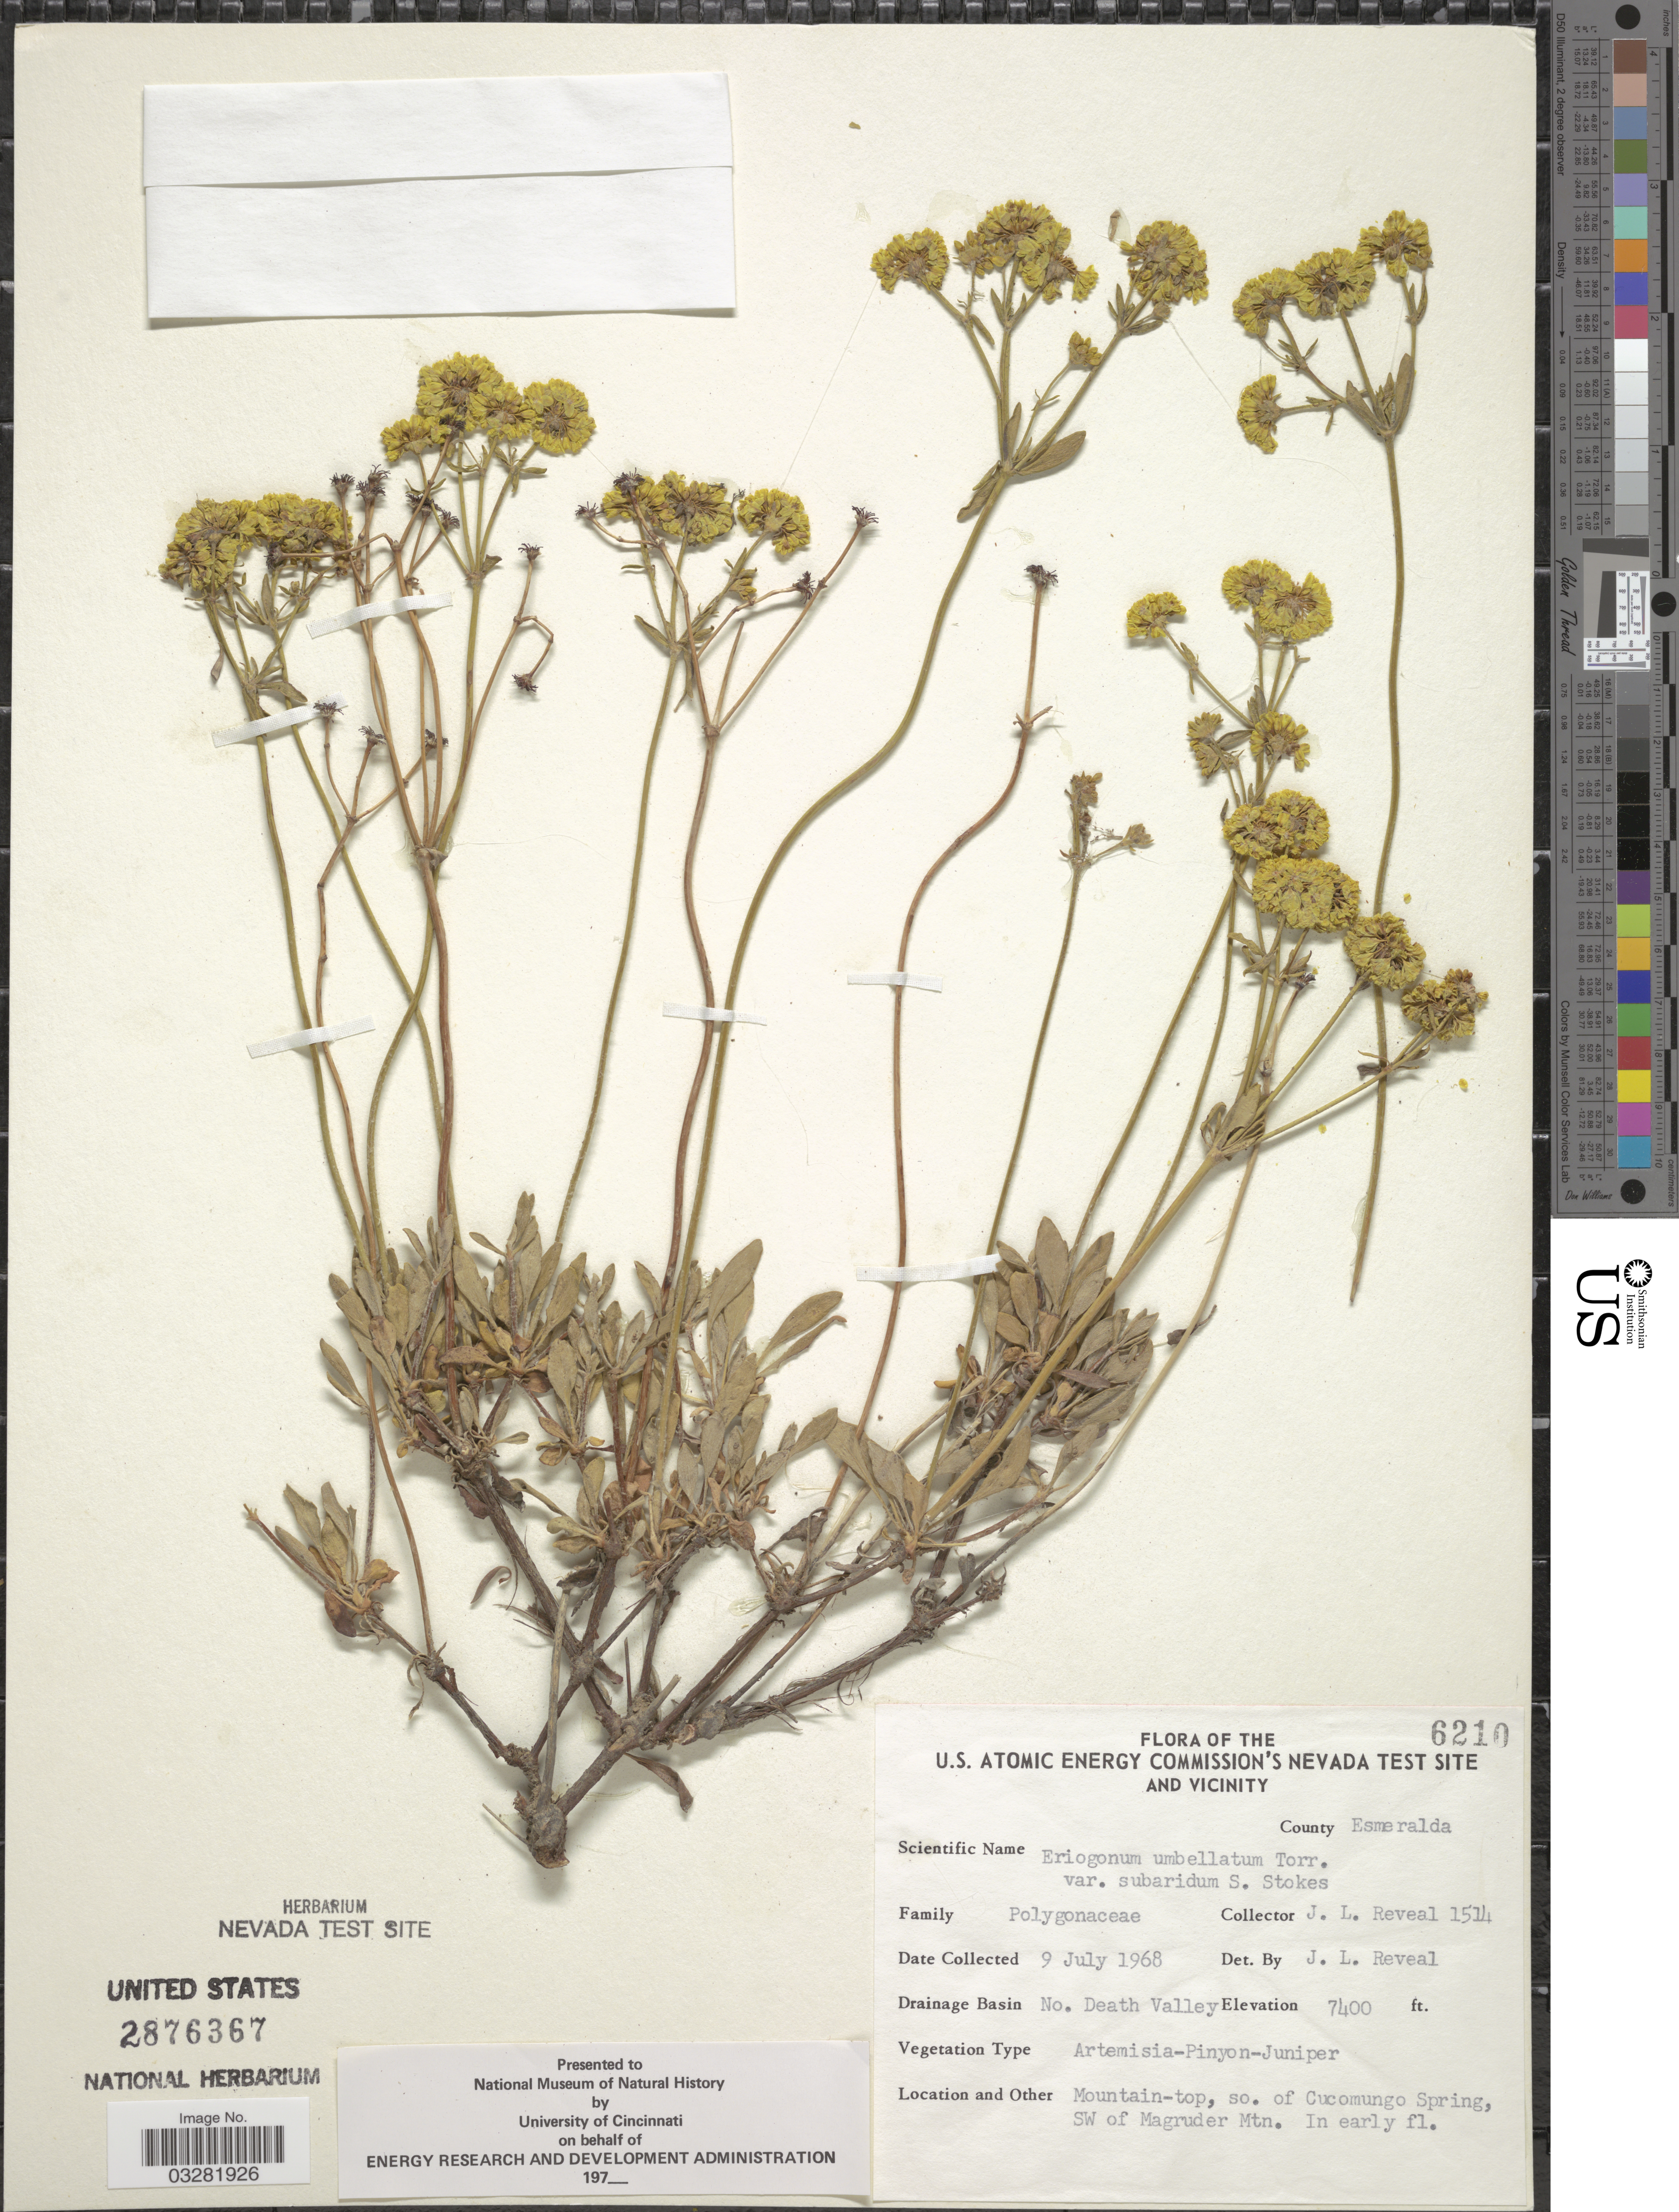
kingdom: Plantae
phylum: Tracheophyta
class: Magnoliopsida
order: Caryophyllales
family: Polygonaceae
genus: Eriogonum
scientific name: Eriogonum umbellatum var. subaridum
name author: S. Stokes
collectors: J. L. Reveal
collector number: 1514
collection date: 1968-07-09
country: United States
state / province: Nevada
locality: The U.S. Atomic Energy Commission's Nevada Test Site and Vicinity. County Esmeralda. Drainage Basin No. Death Valley. Mountain-top, so. of Cucomungo Spring, SW of Magruder Mtn. In early fl.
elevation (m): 2256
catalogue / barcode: US 2876367